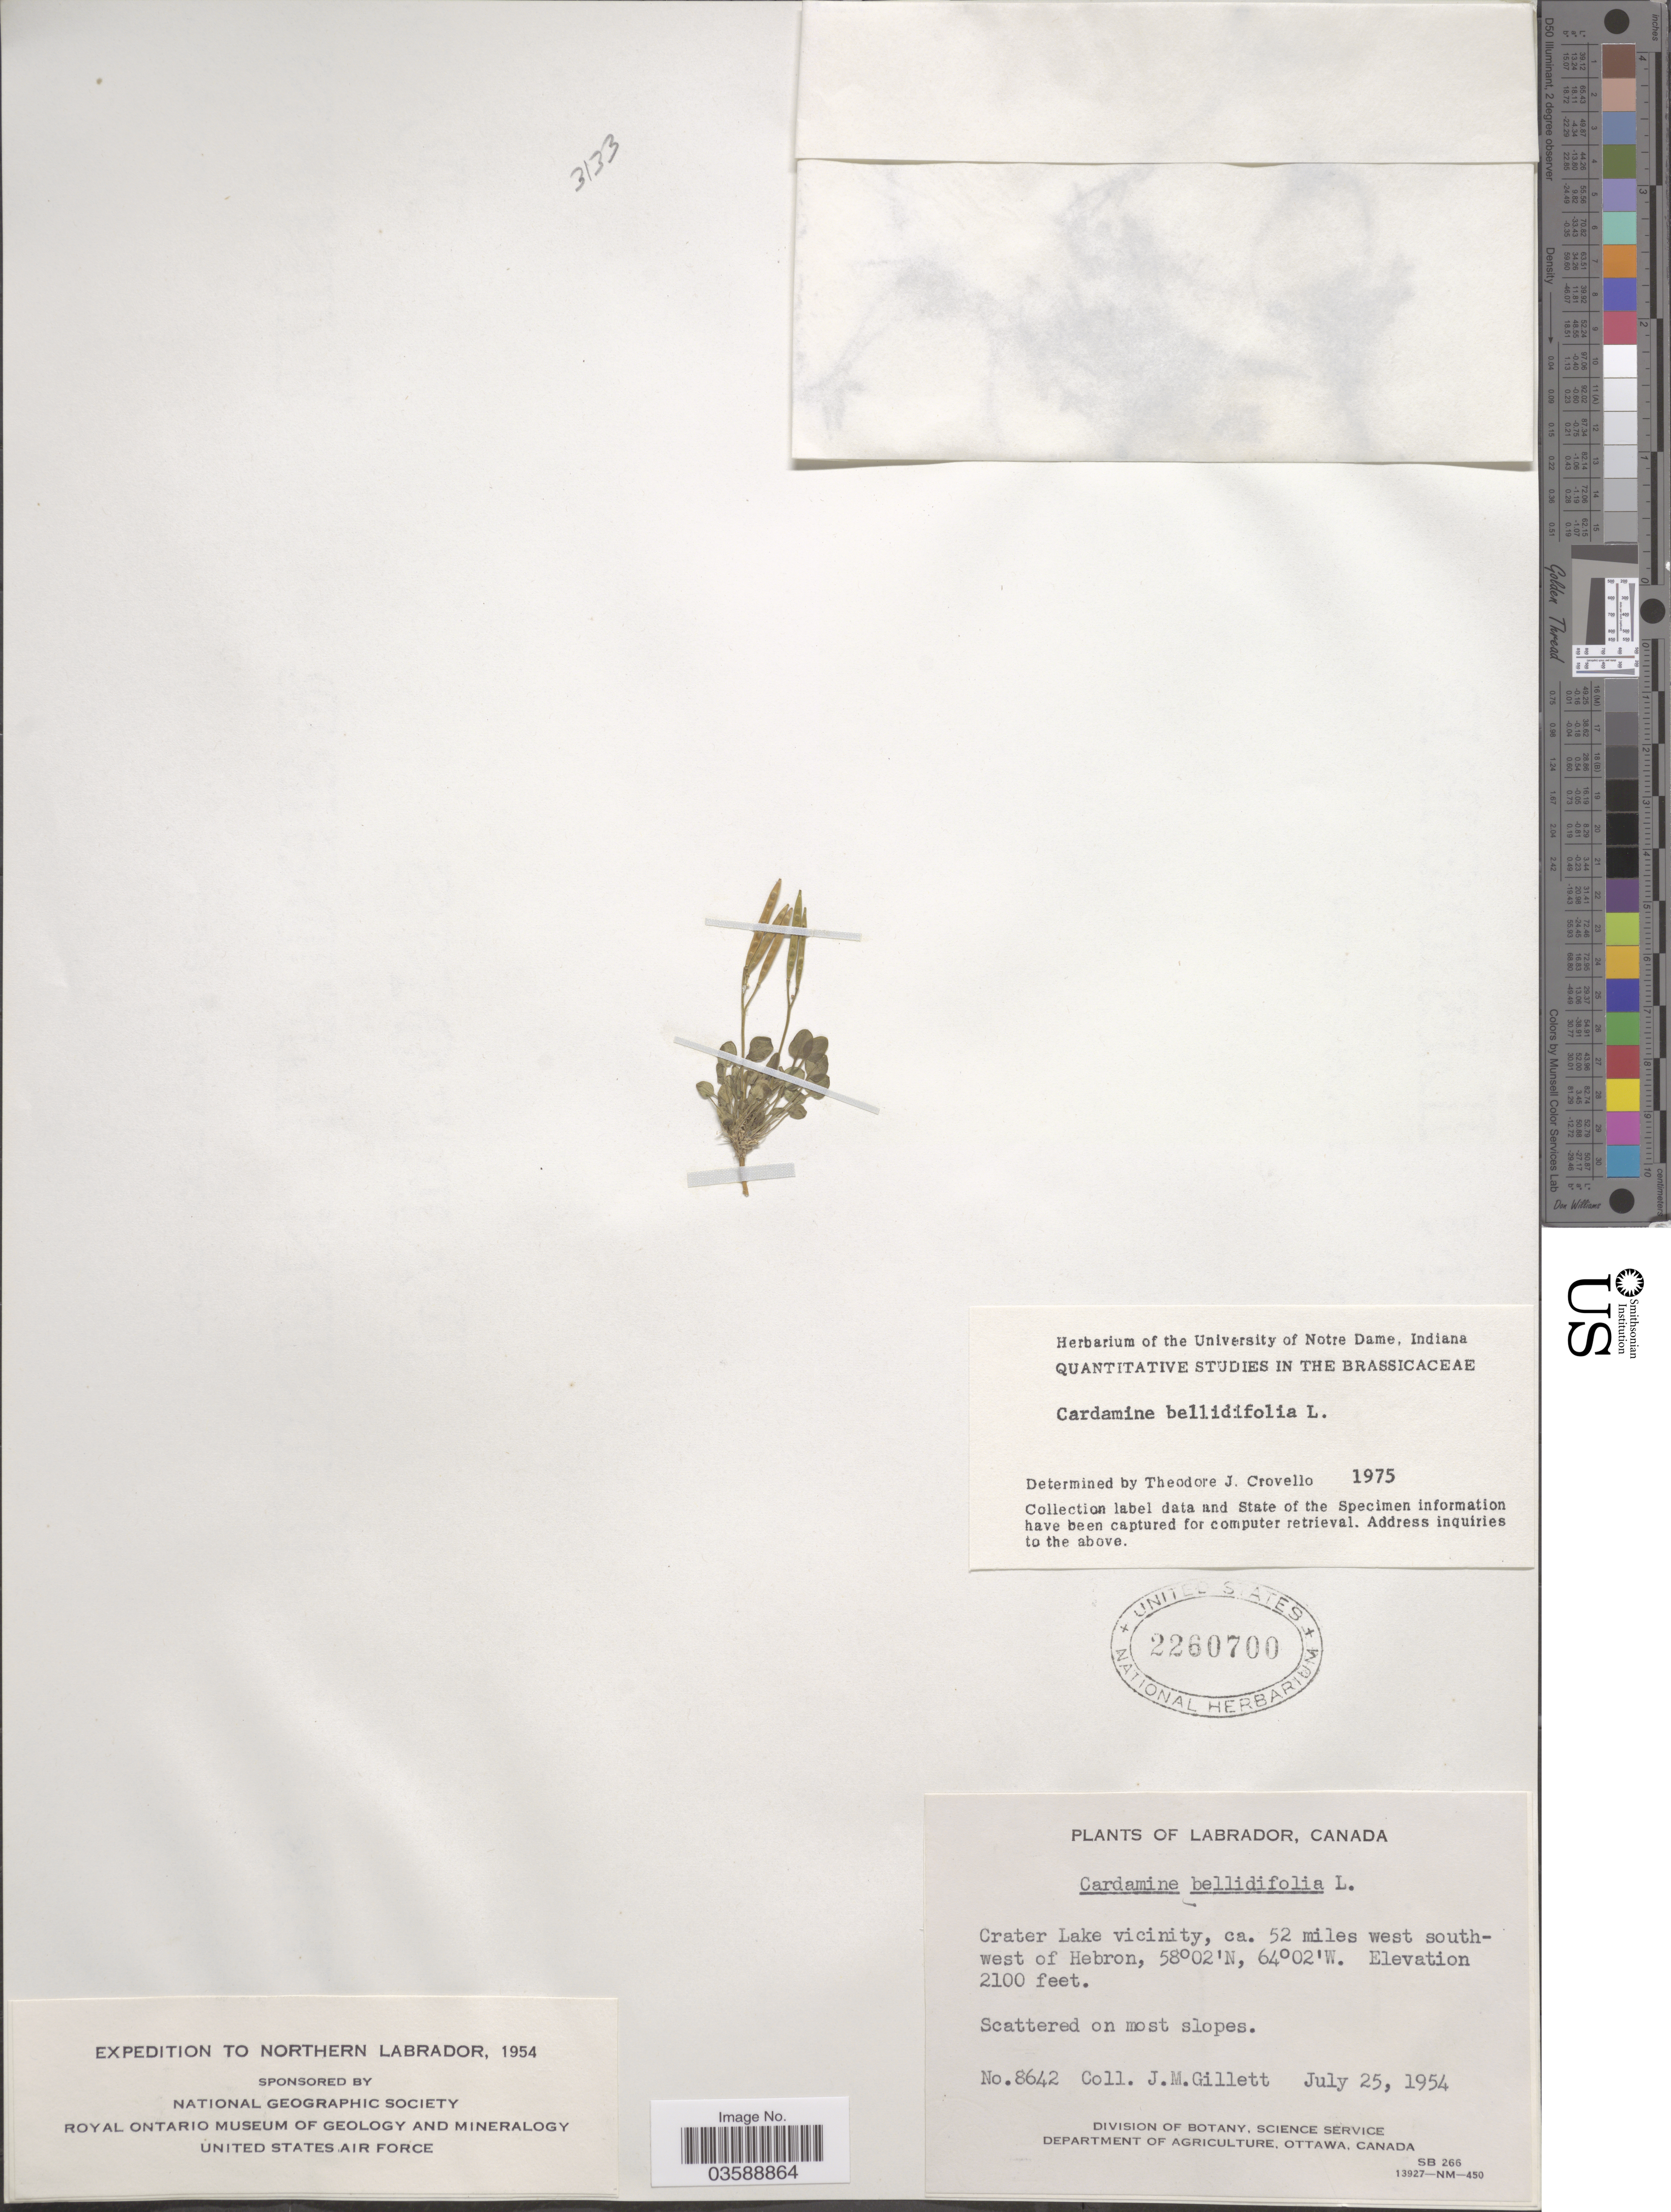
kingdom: Plantae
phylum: Tracheophyta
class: Magnoliopsida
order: Brassicales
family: Brassicaceae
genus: Cardamine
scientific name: Cardamine bellidifolia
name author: L.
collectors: J. M. Gillett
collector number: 8642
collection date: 1954-07-25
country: Canada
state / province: Newfoundland and Labrador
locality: Northern Labrador. Crater Lake vicinity, ca. 52 miles west southwest of Hebron.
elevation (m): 640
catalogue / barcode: US 2260700